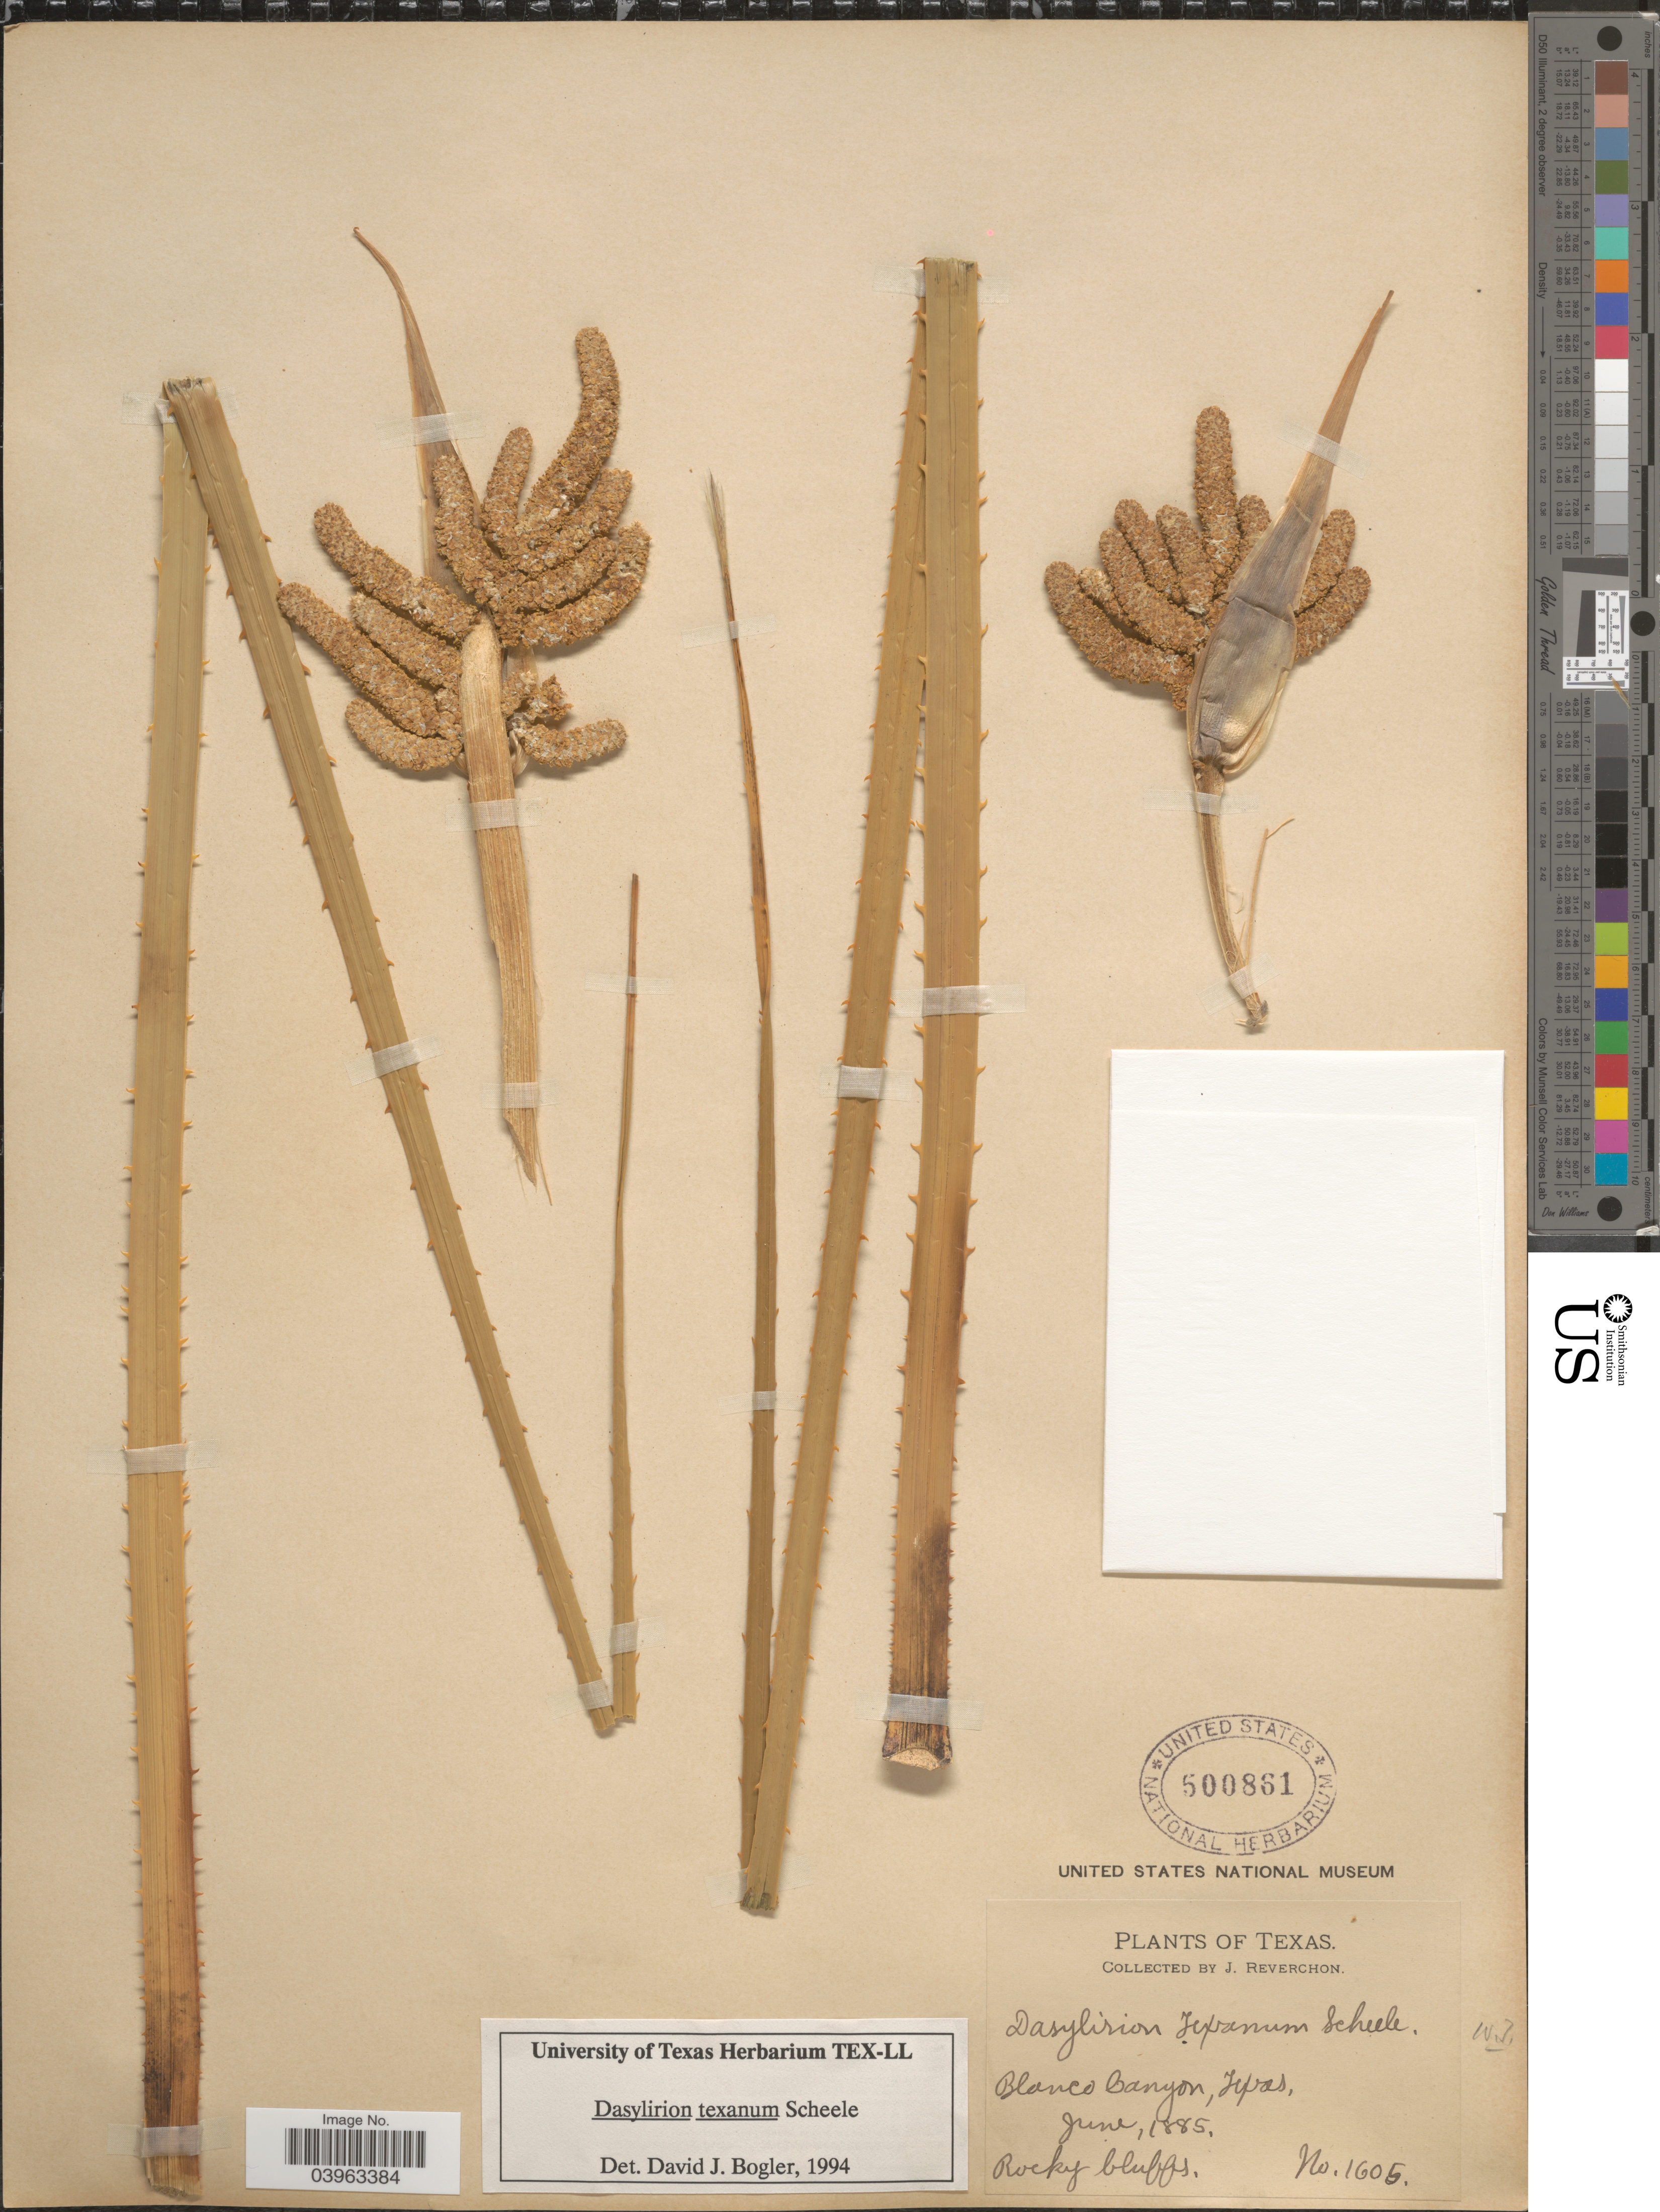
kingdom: Plantae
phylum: Tracheophyta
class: Liliopsida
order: Asparagales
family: Asparagaceae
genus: Dasylirion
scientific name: Dasylirion texanum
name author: Scheele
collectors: J. Reverchon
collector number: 1605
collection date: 1885-06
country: United States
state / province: Texas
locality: Blanco Canyon.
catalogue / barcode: US 500861